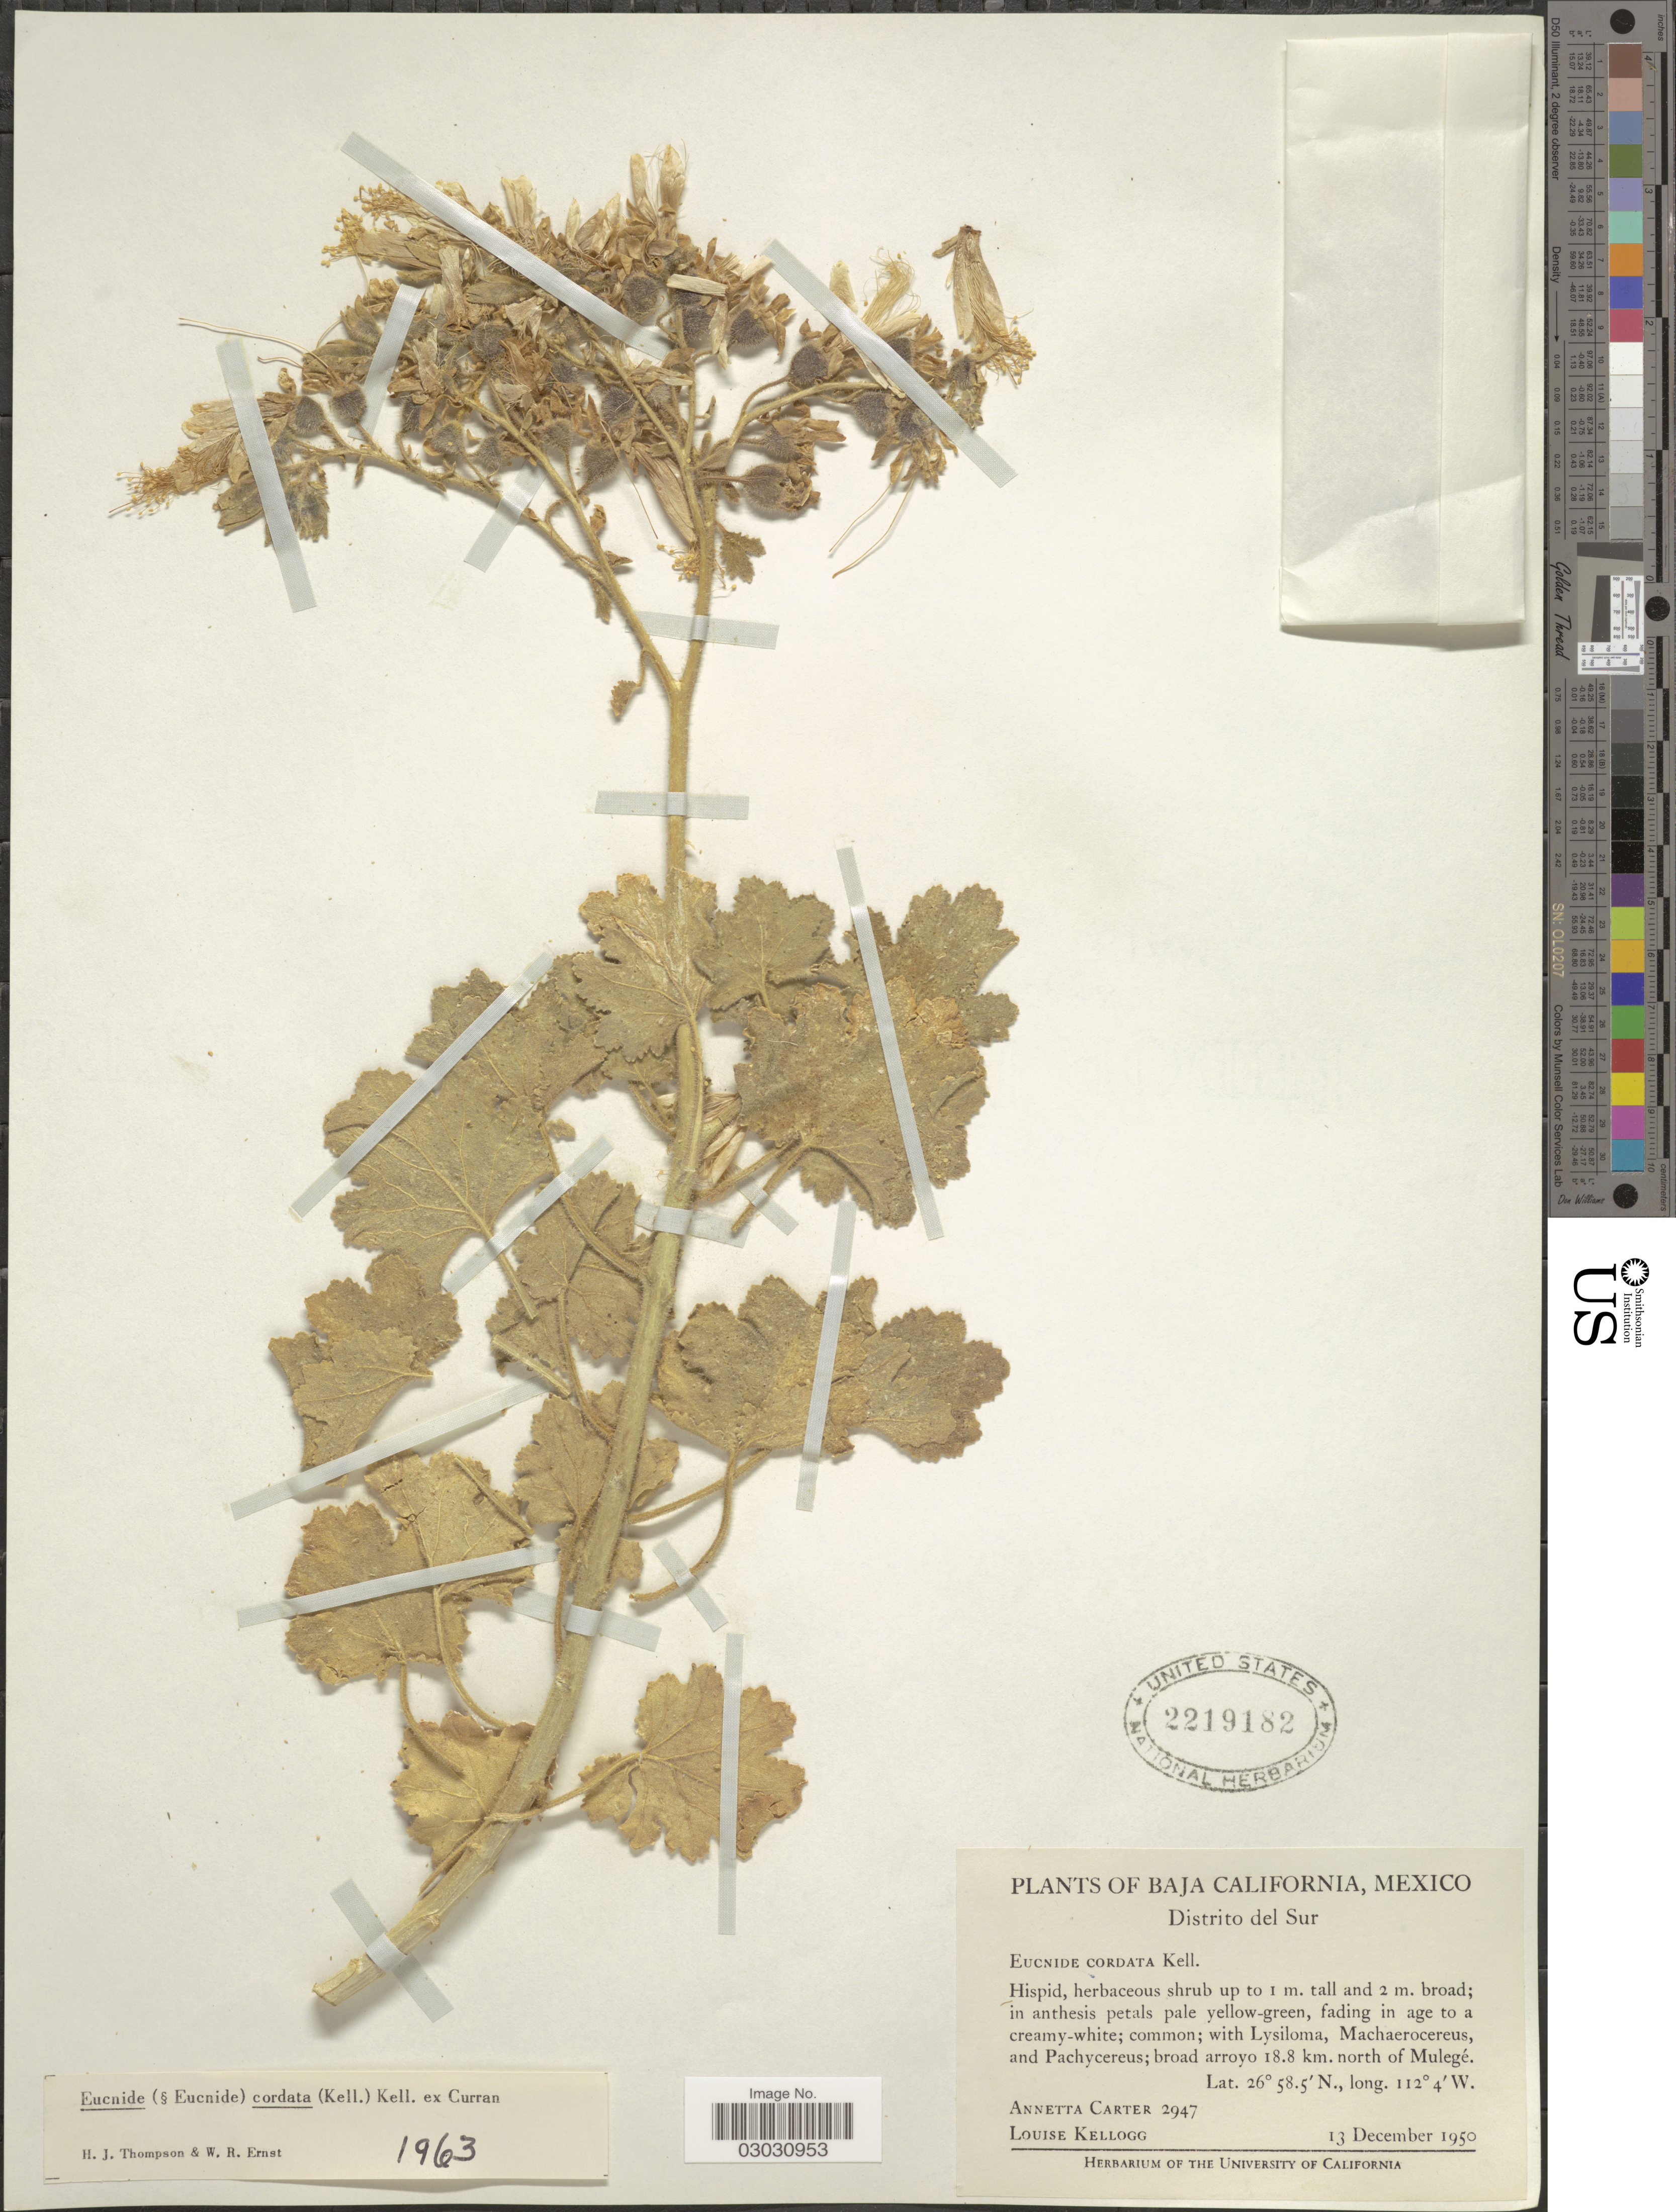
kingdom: Plantae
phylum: Tracheophyta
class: Magnoliopsida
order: Cornales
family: Loasaceae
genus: Eucnide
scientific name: Eucnide cordata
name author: (Kell.) Kellogg ex Curran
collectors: A. Carter & L. Kellogg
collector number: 2947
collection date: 1950-12-13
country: Mexico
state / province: Baja California Sur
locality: Distrito del Sur, broad arroyo 18.8 km. north of Mulegé.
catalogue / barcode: US 2219182